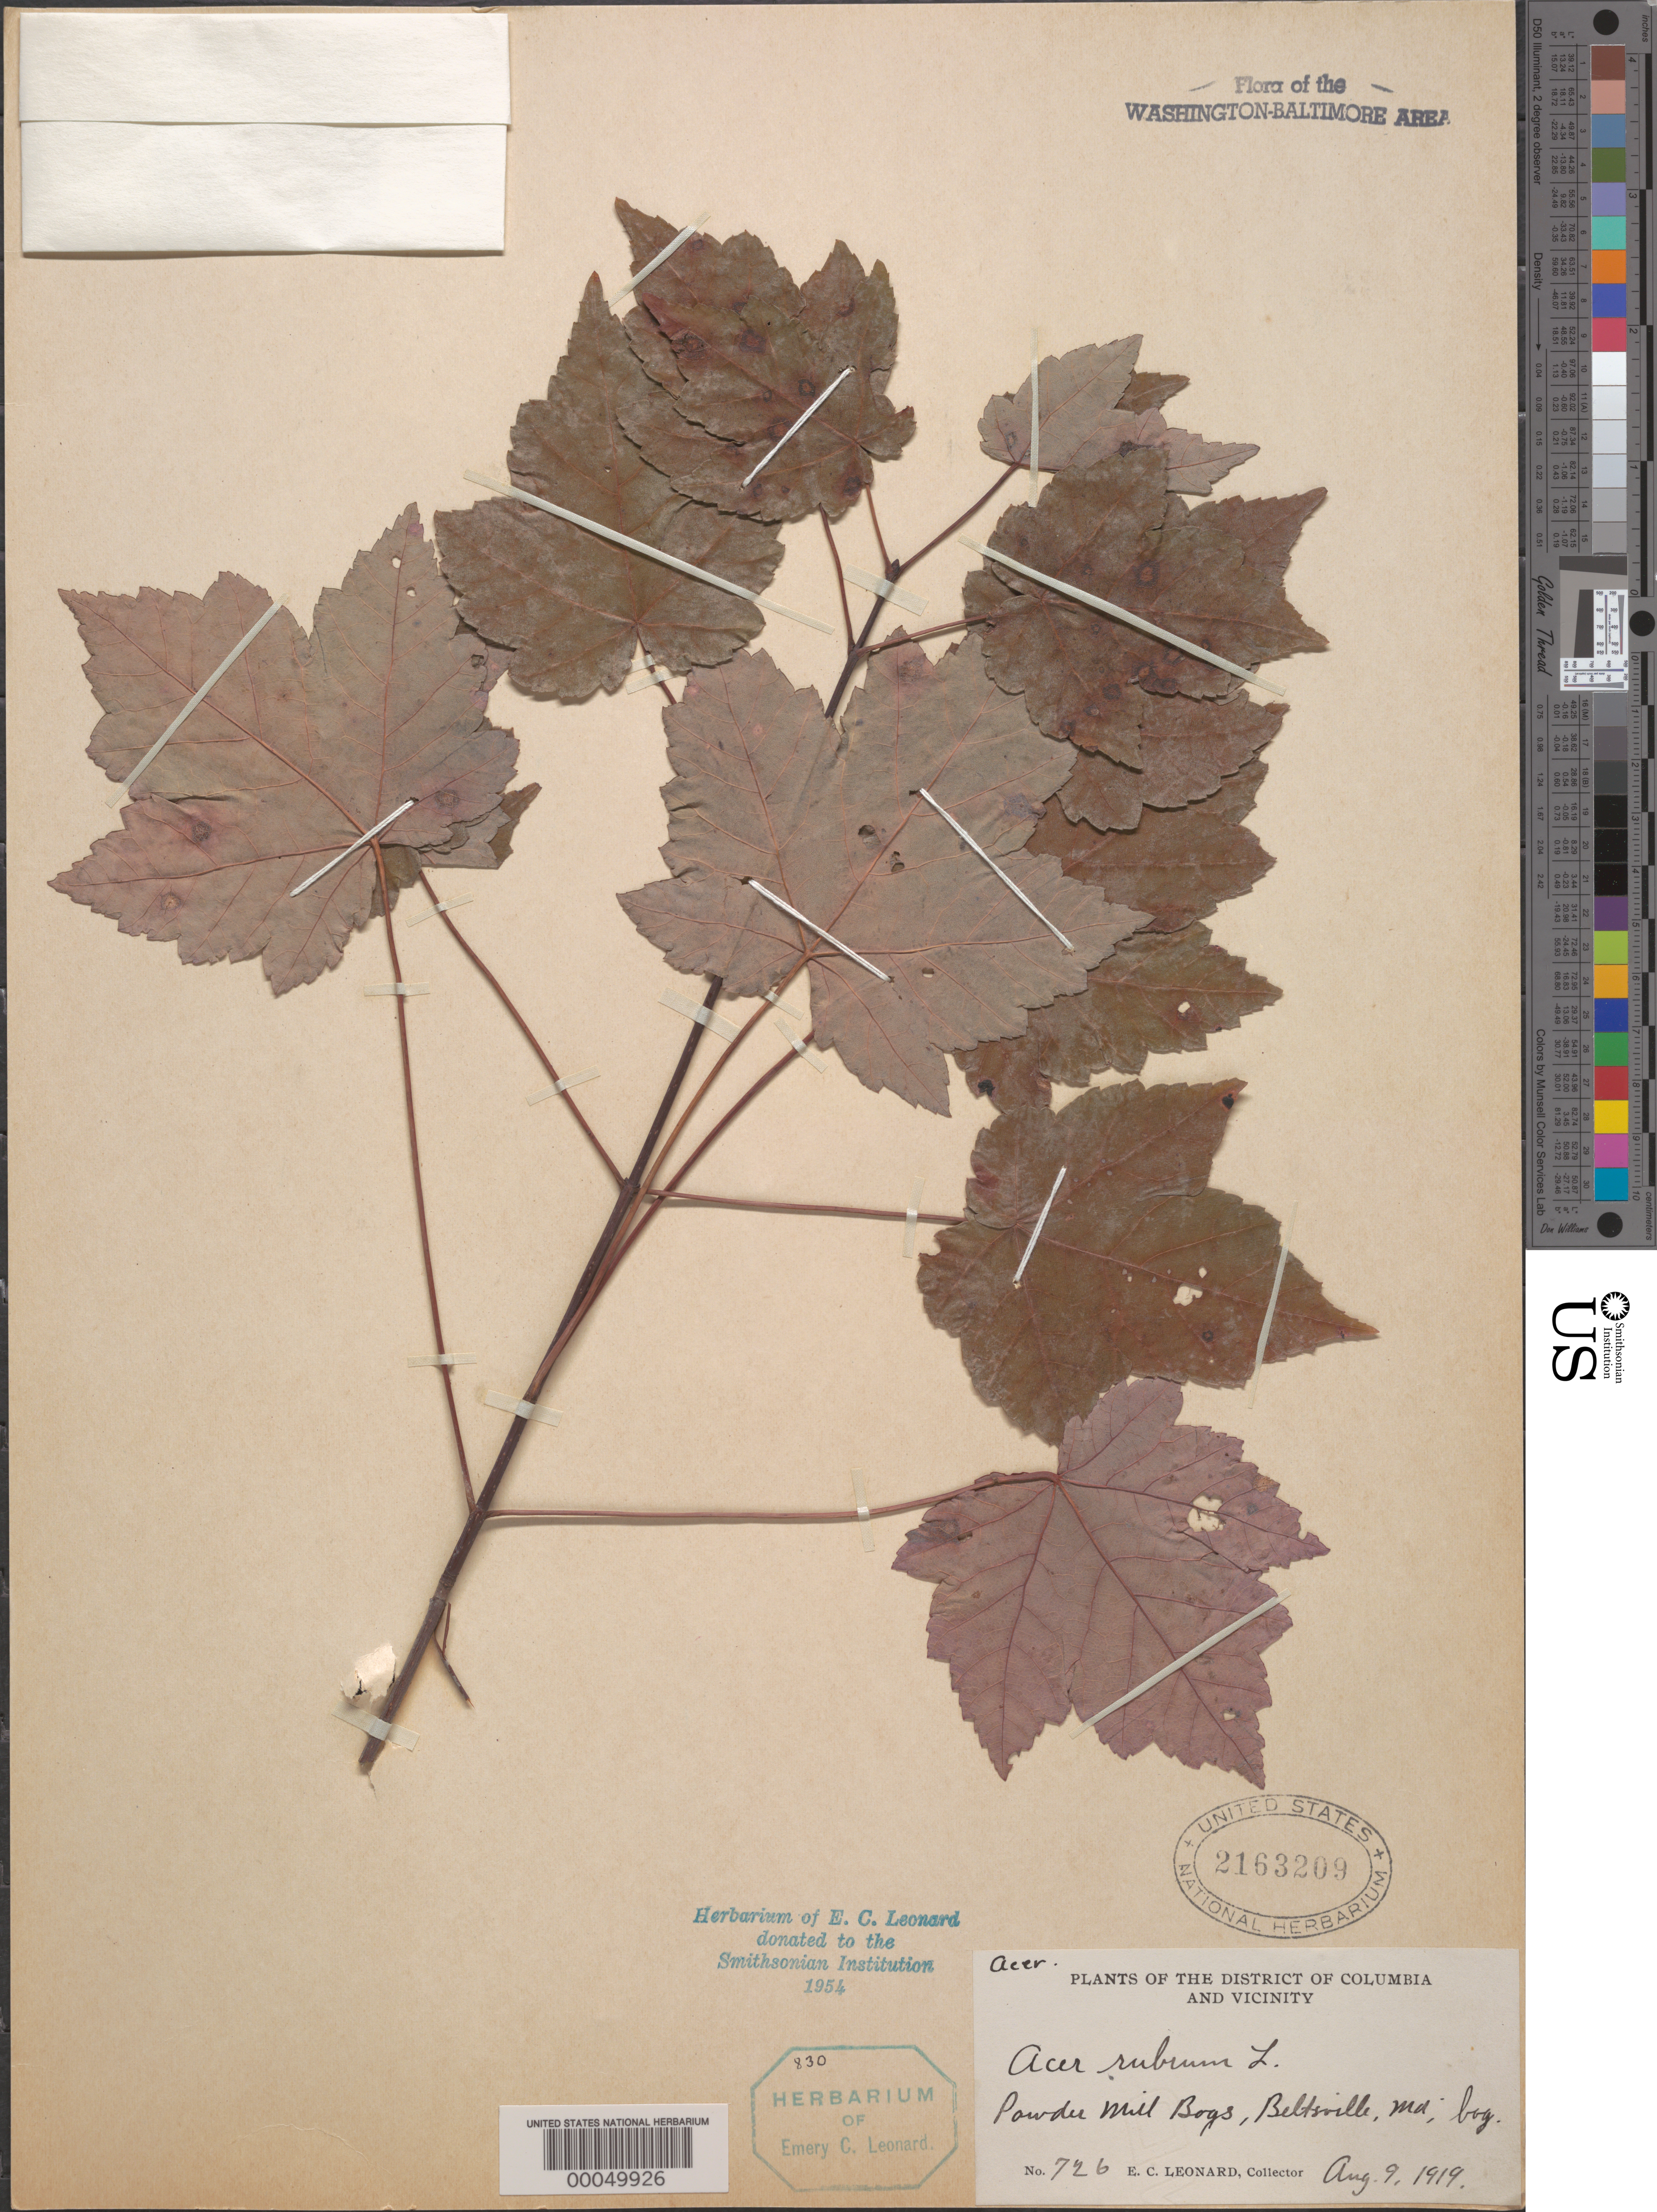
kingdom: Plantae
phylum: Tracheophyta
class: Magnoliopsida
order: Sapindales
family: Sapindaceae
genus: Acer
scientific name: Acer rubrum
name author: L.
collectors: E. C. Leonard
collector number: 726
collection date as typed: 09 Aug 1919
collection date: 1919-08-09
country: United States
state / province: Maryland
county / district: Prince George's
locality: Powder Mill Bogs, Beltsville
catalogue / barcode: US 2163209